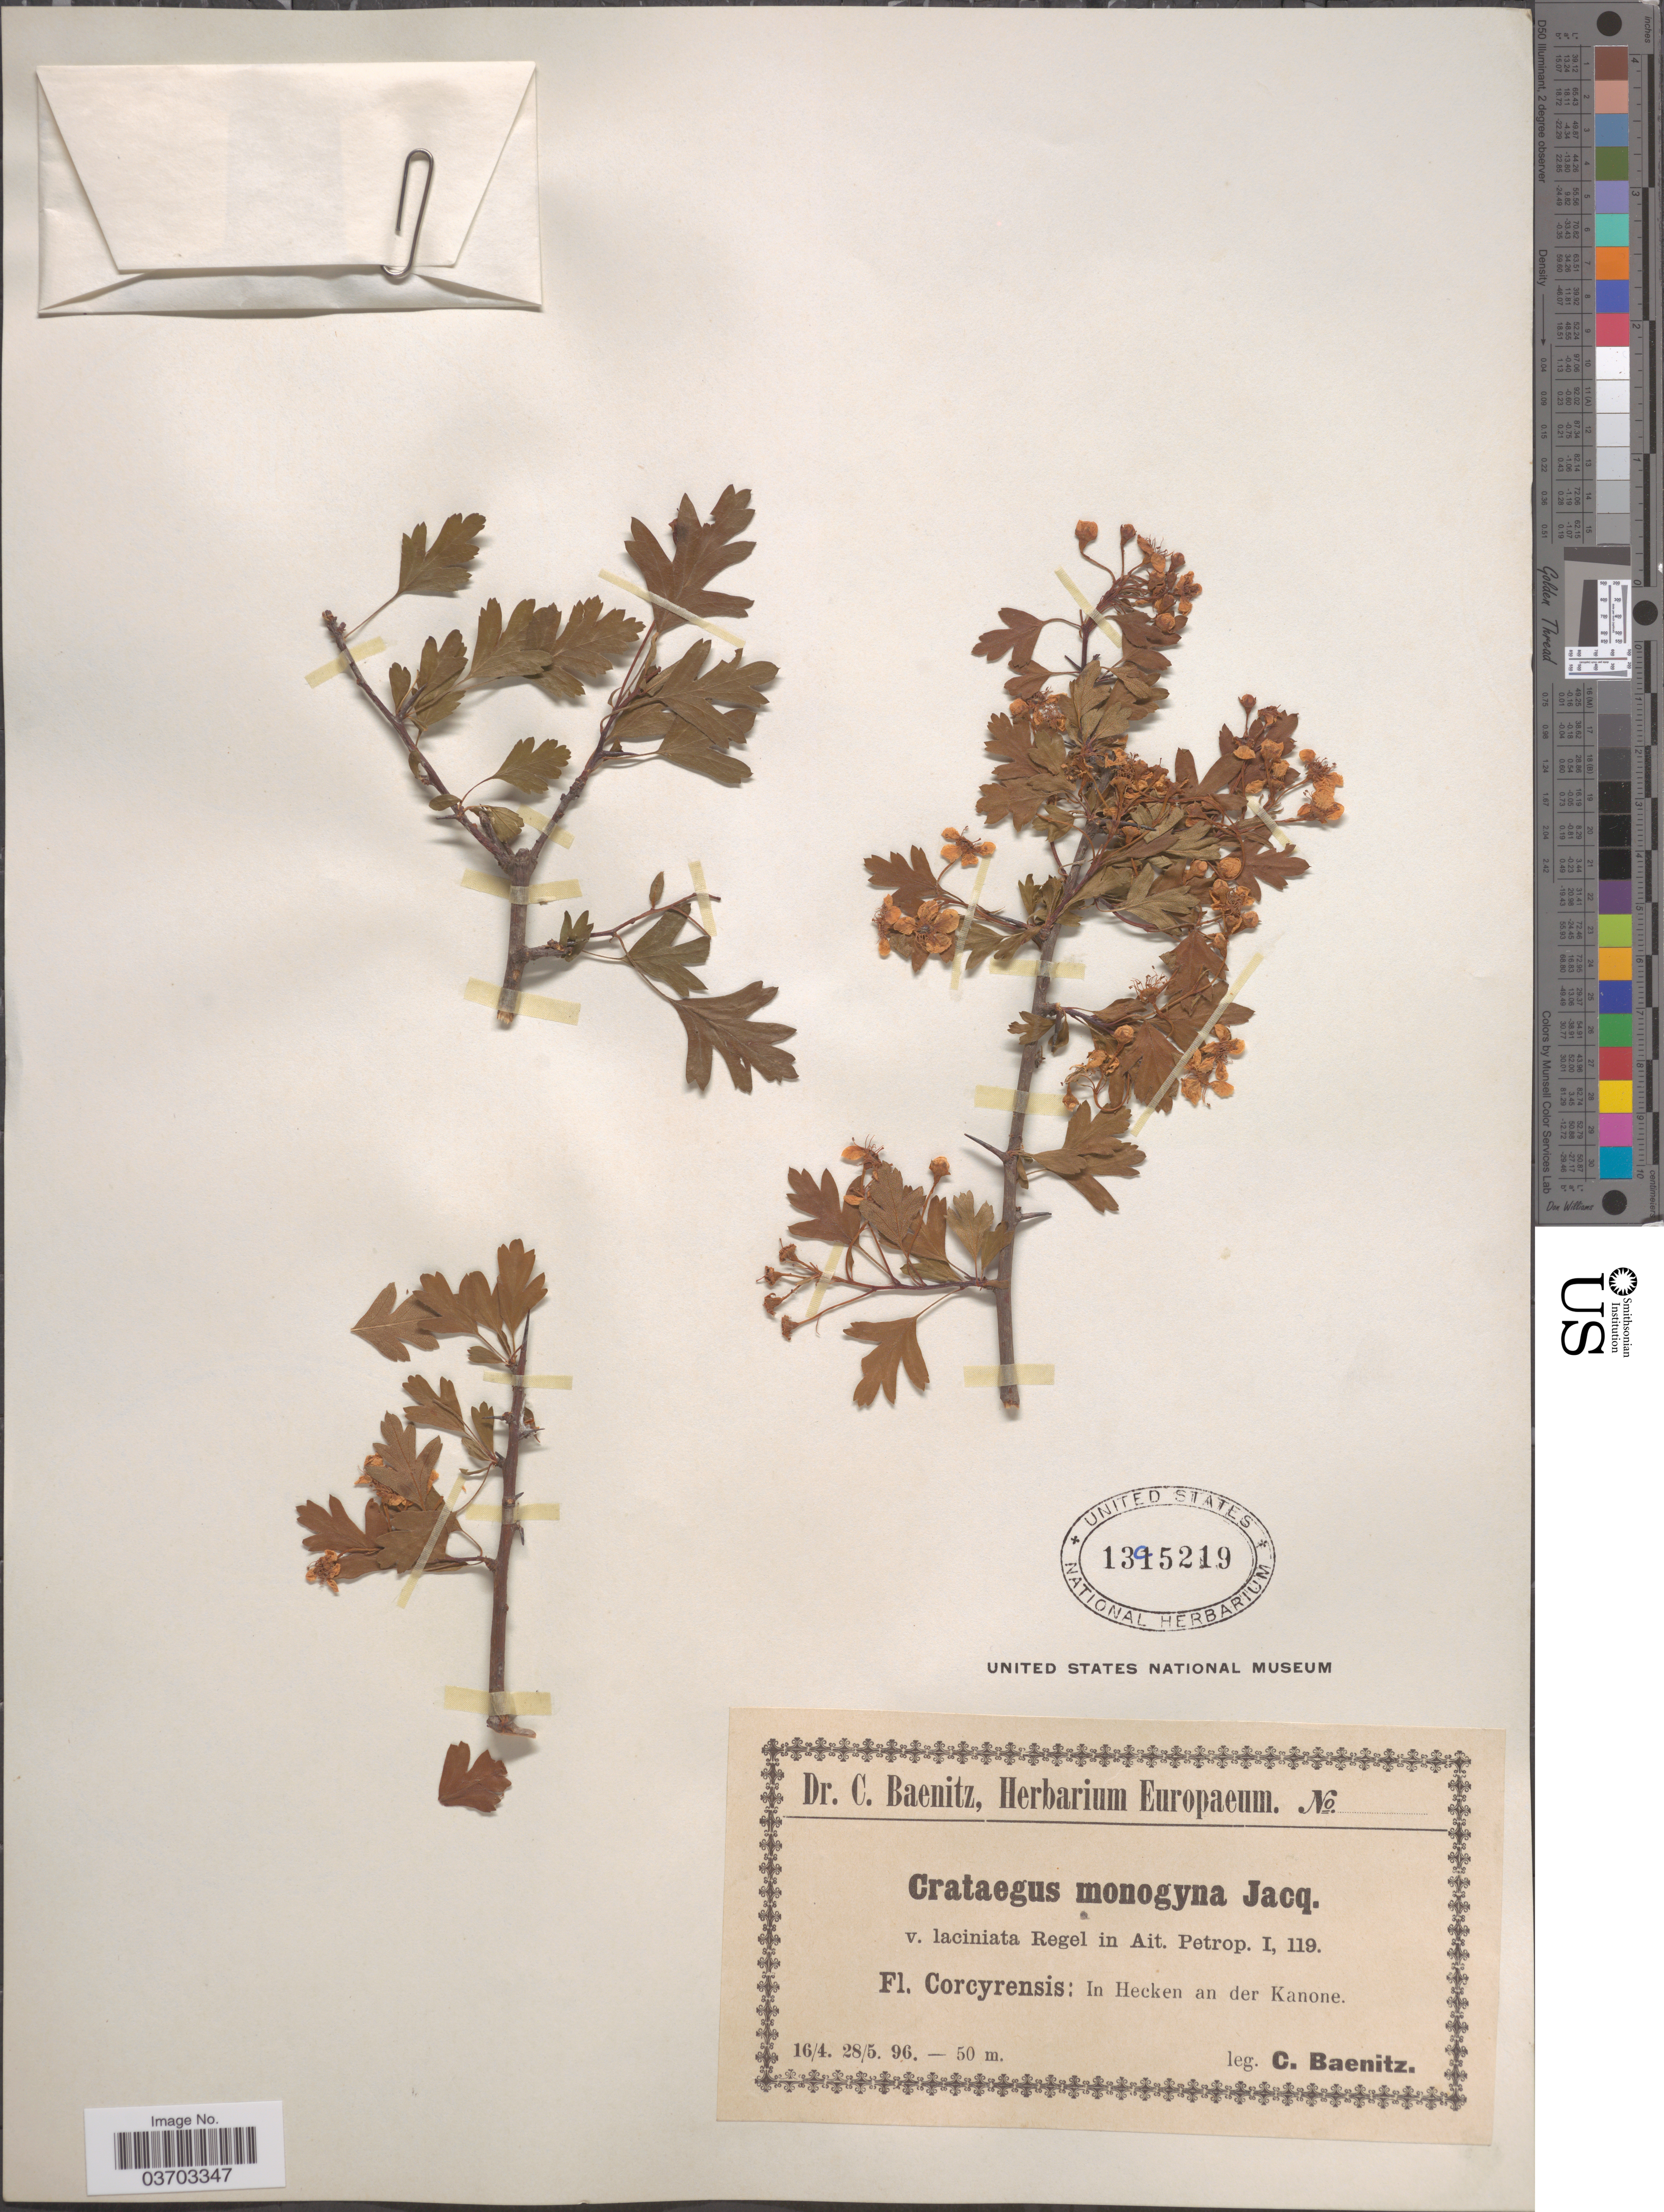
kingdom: Plantae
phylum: Tracheophyta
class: Magnoliopsida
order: Rosales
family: Rosaceae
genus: Crataegus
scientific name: Crataegus monogyna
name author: Lindin.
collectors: C. G. Baenitz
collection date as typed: Transcribed d/m/y: 16/4/96 to 28/5/96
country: Greece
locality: Corcyrensis: In Hecken an der Kanone.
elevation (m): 50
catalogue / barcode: US 1395219